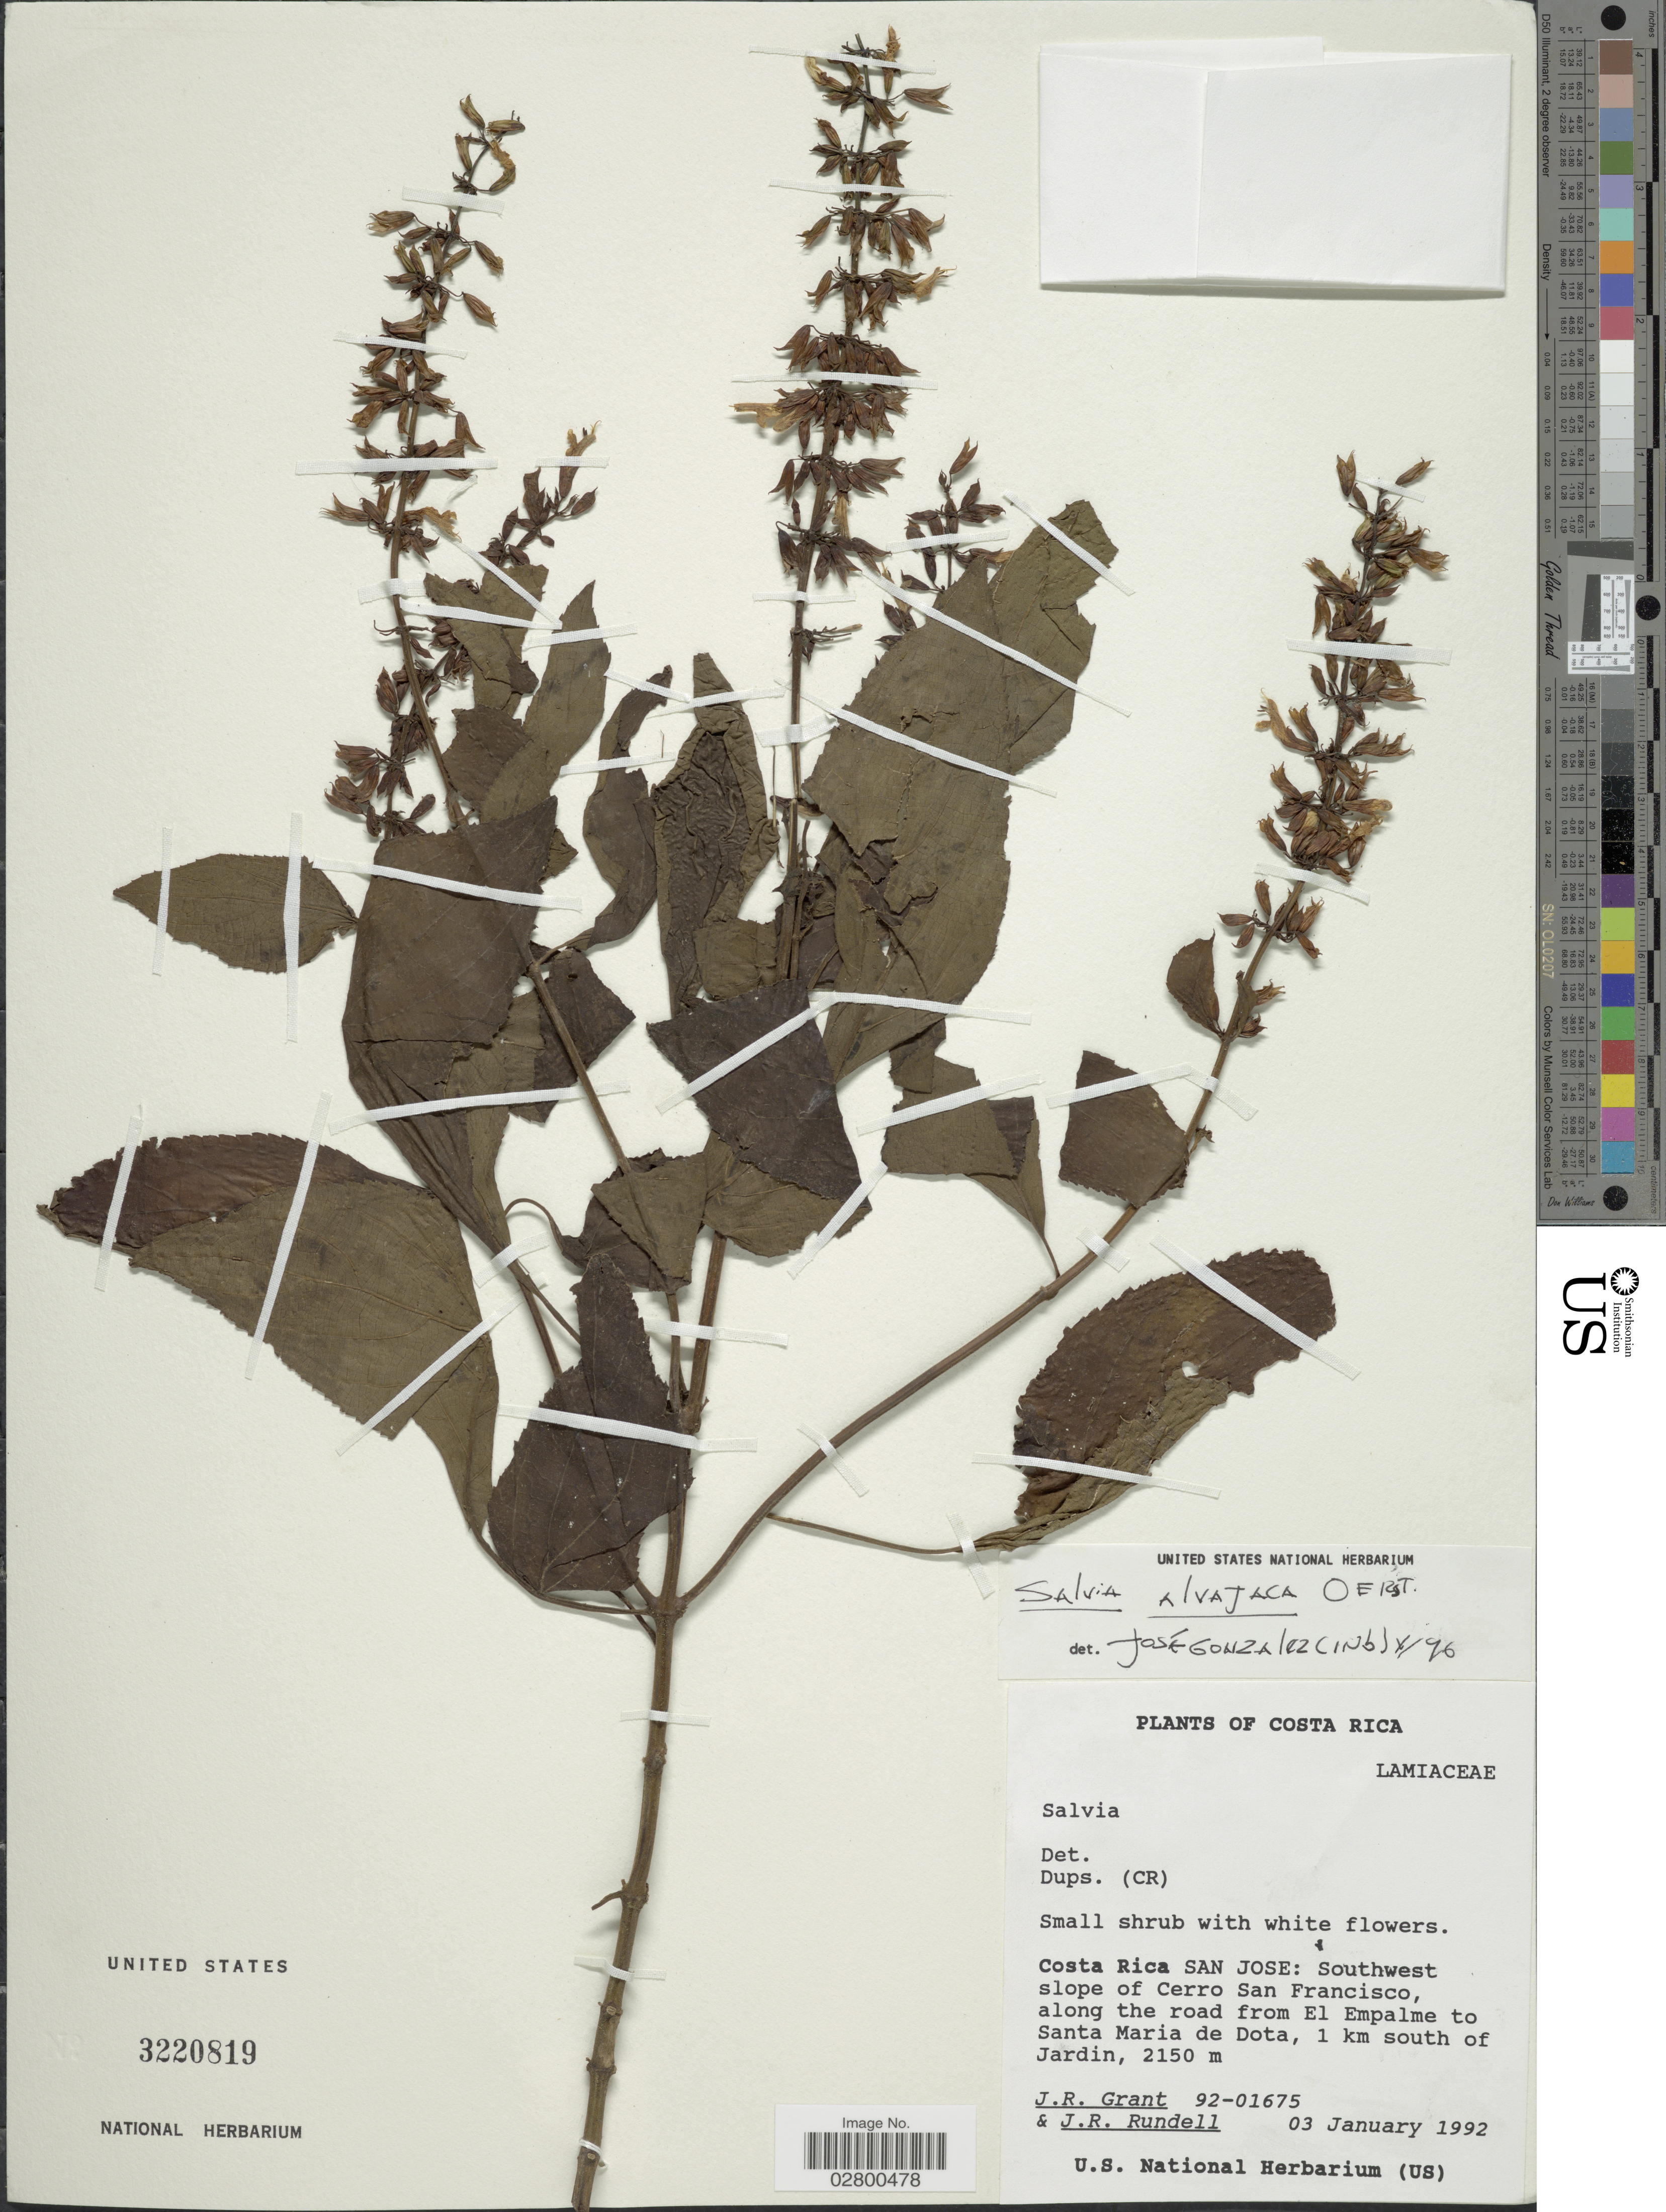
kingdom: Plantae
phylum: Tracheophyta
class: Magnoliopsida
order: Lamiales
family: Lamiaceae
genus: Salvia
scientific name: Salvia alvajaca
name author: Oerst.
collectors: J. Grant & J. R. Rundell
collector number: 92-01675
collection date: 1992-01-03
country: Costa Rica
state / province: San José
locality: Southwest slope of Cerro San Francisco, along the road from El Empalme to Santa Maria de Dota, 1 km south of Jardin.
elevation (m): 2150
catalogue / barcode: US 3220819